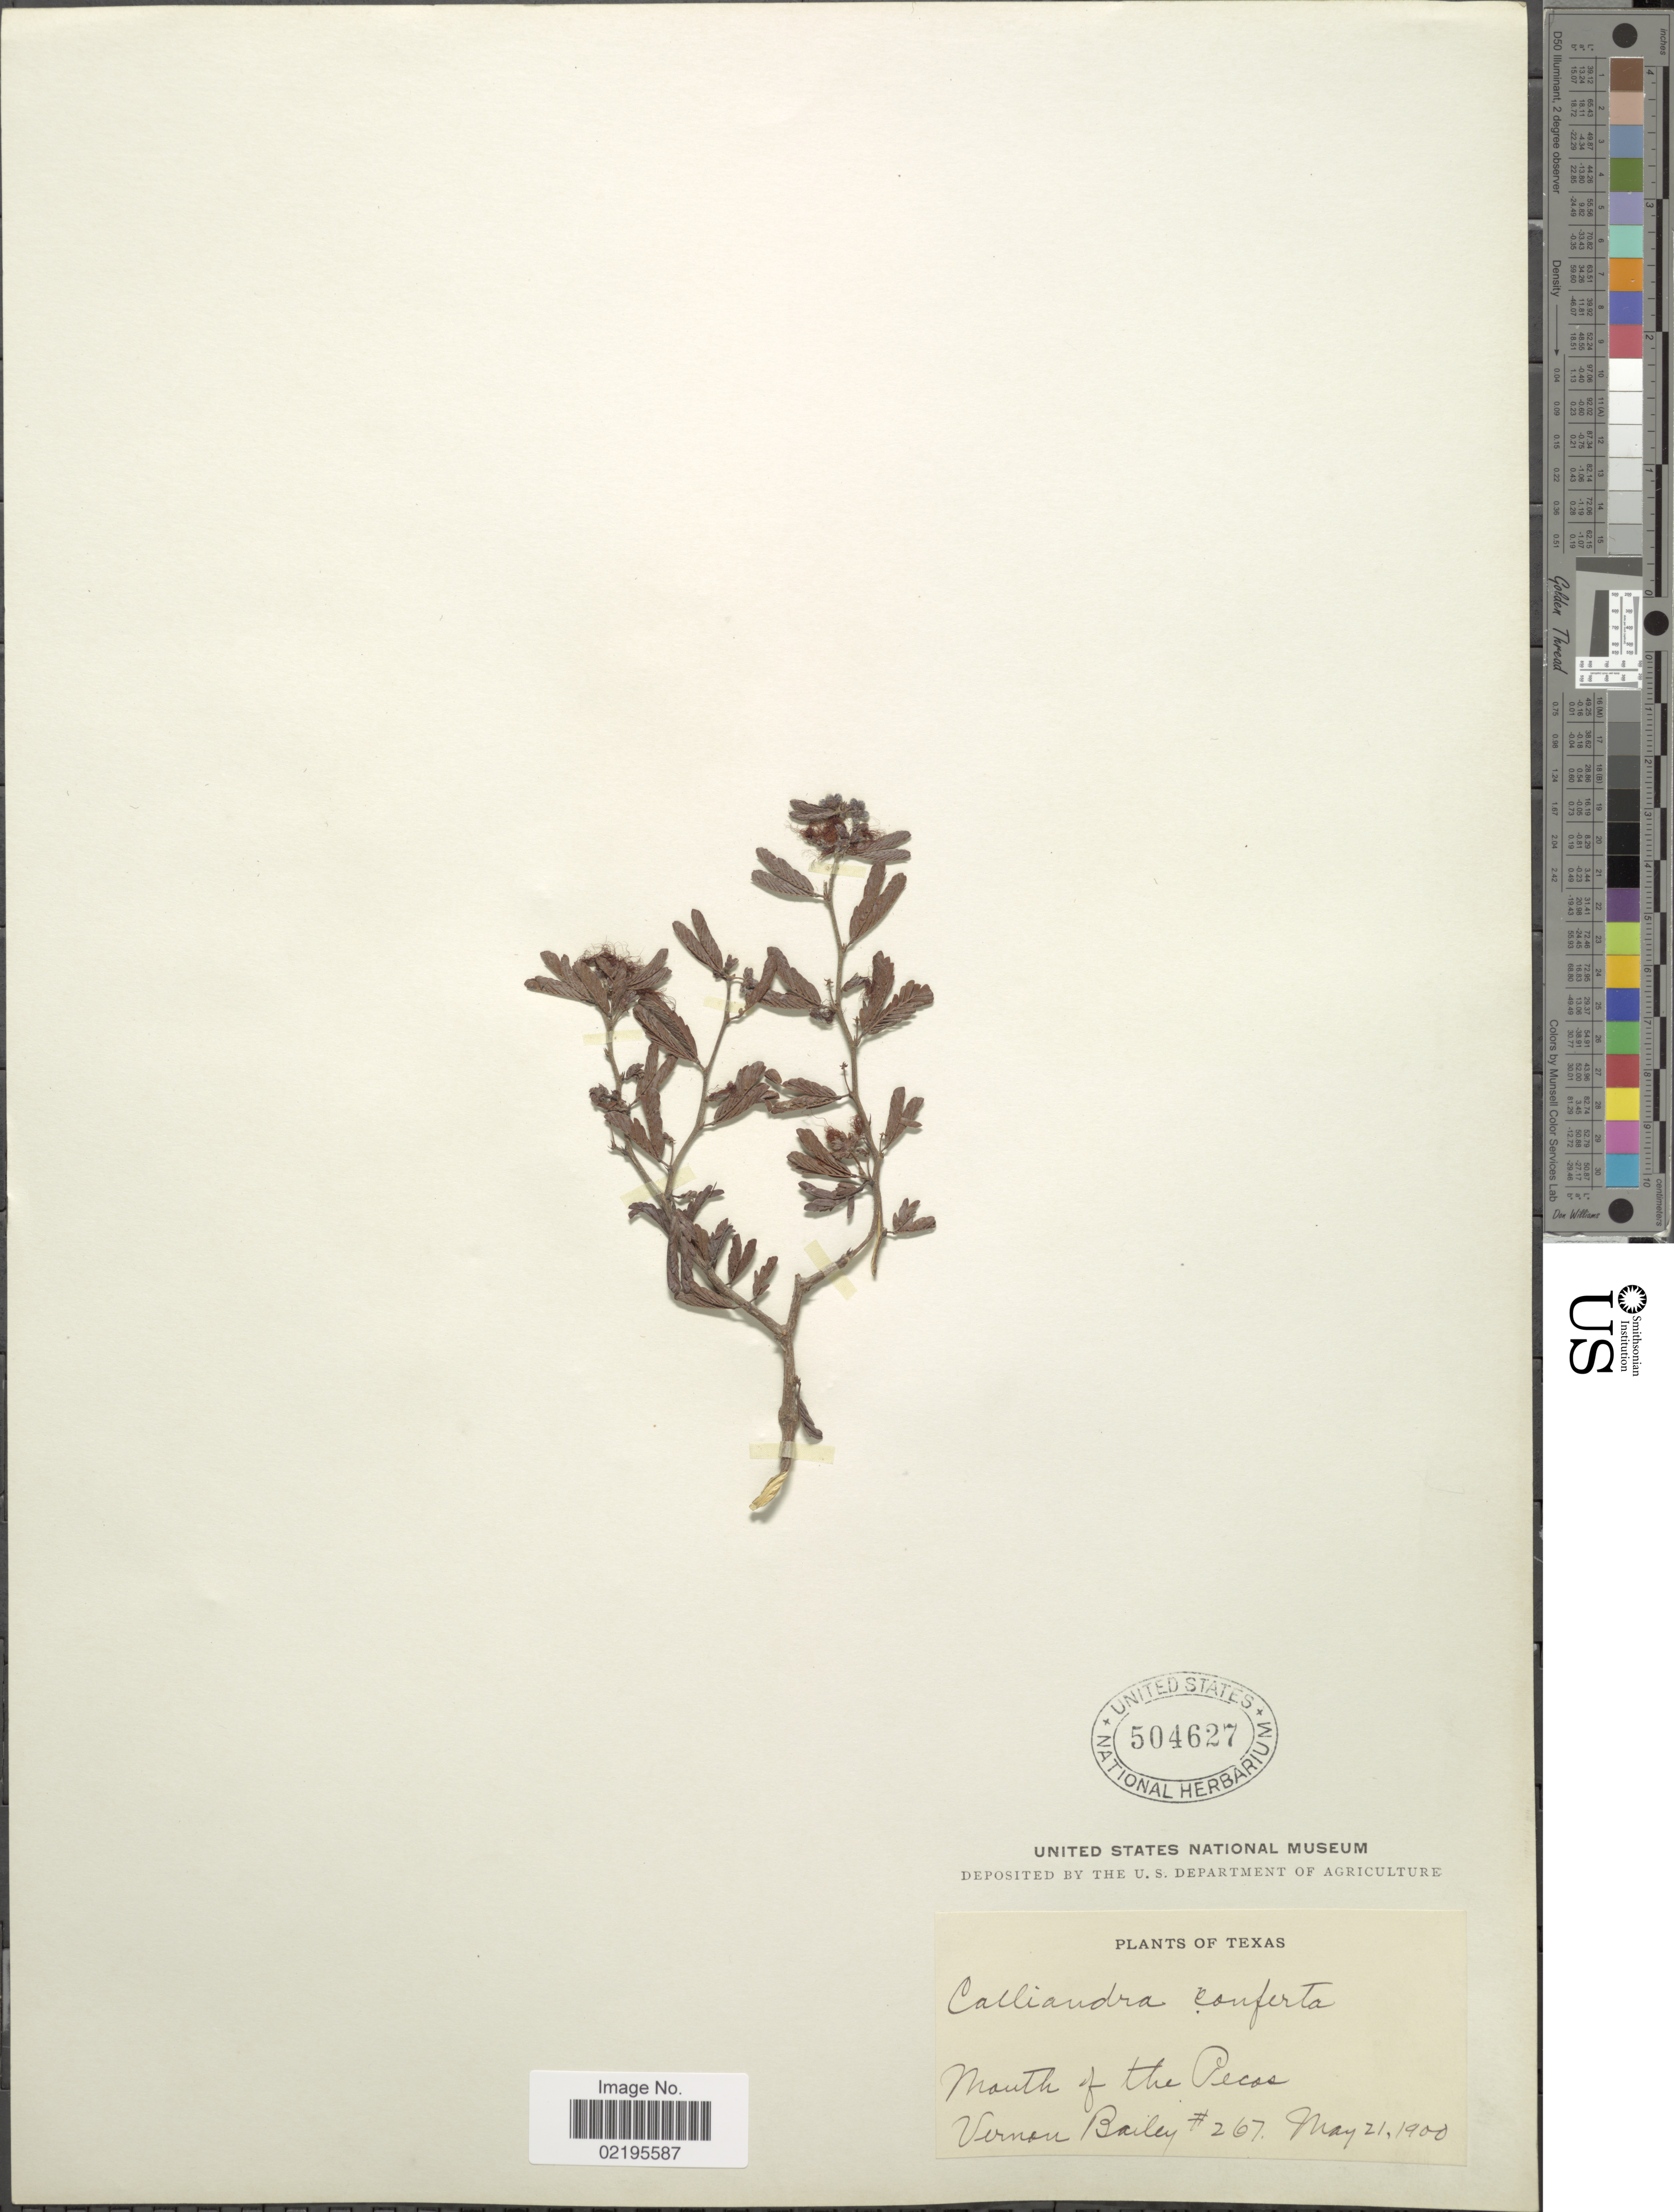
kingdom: Plantae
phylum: Tracheophyta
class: Magnoliopsida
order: Fabales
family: Fabaceae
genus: Calliandra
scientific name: Calliandra eriophylla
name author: Benth.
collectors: V. O. Bailey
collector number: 267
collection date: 1900-05-21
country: United States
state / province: Texas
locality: Mouth of the Pecos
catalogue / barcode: US 504627